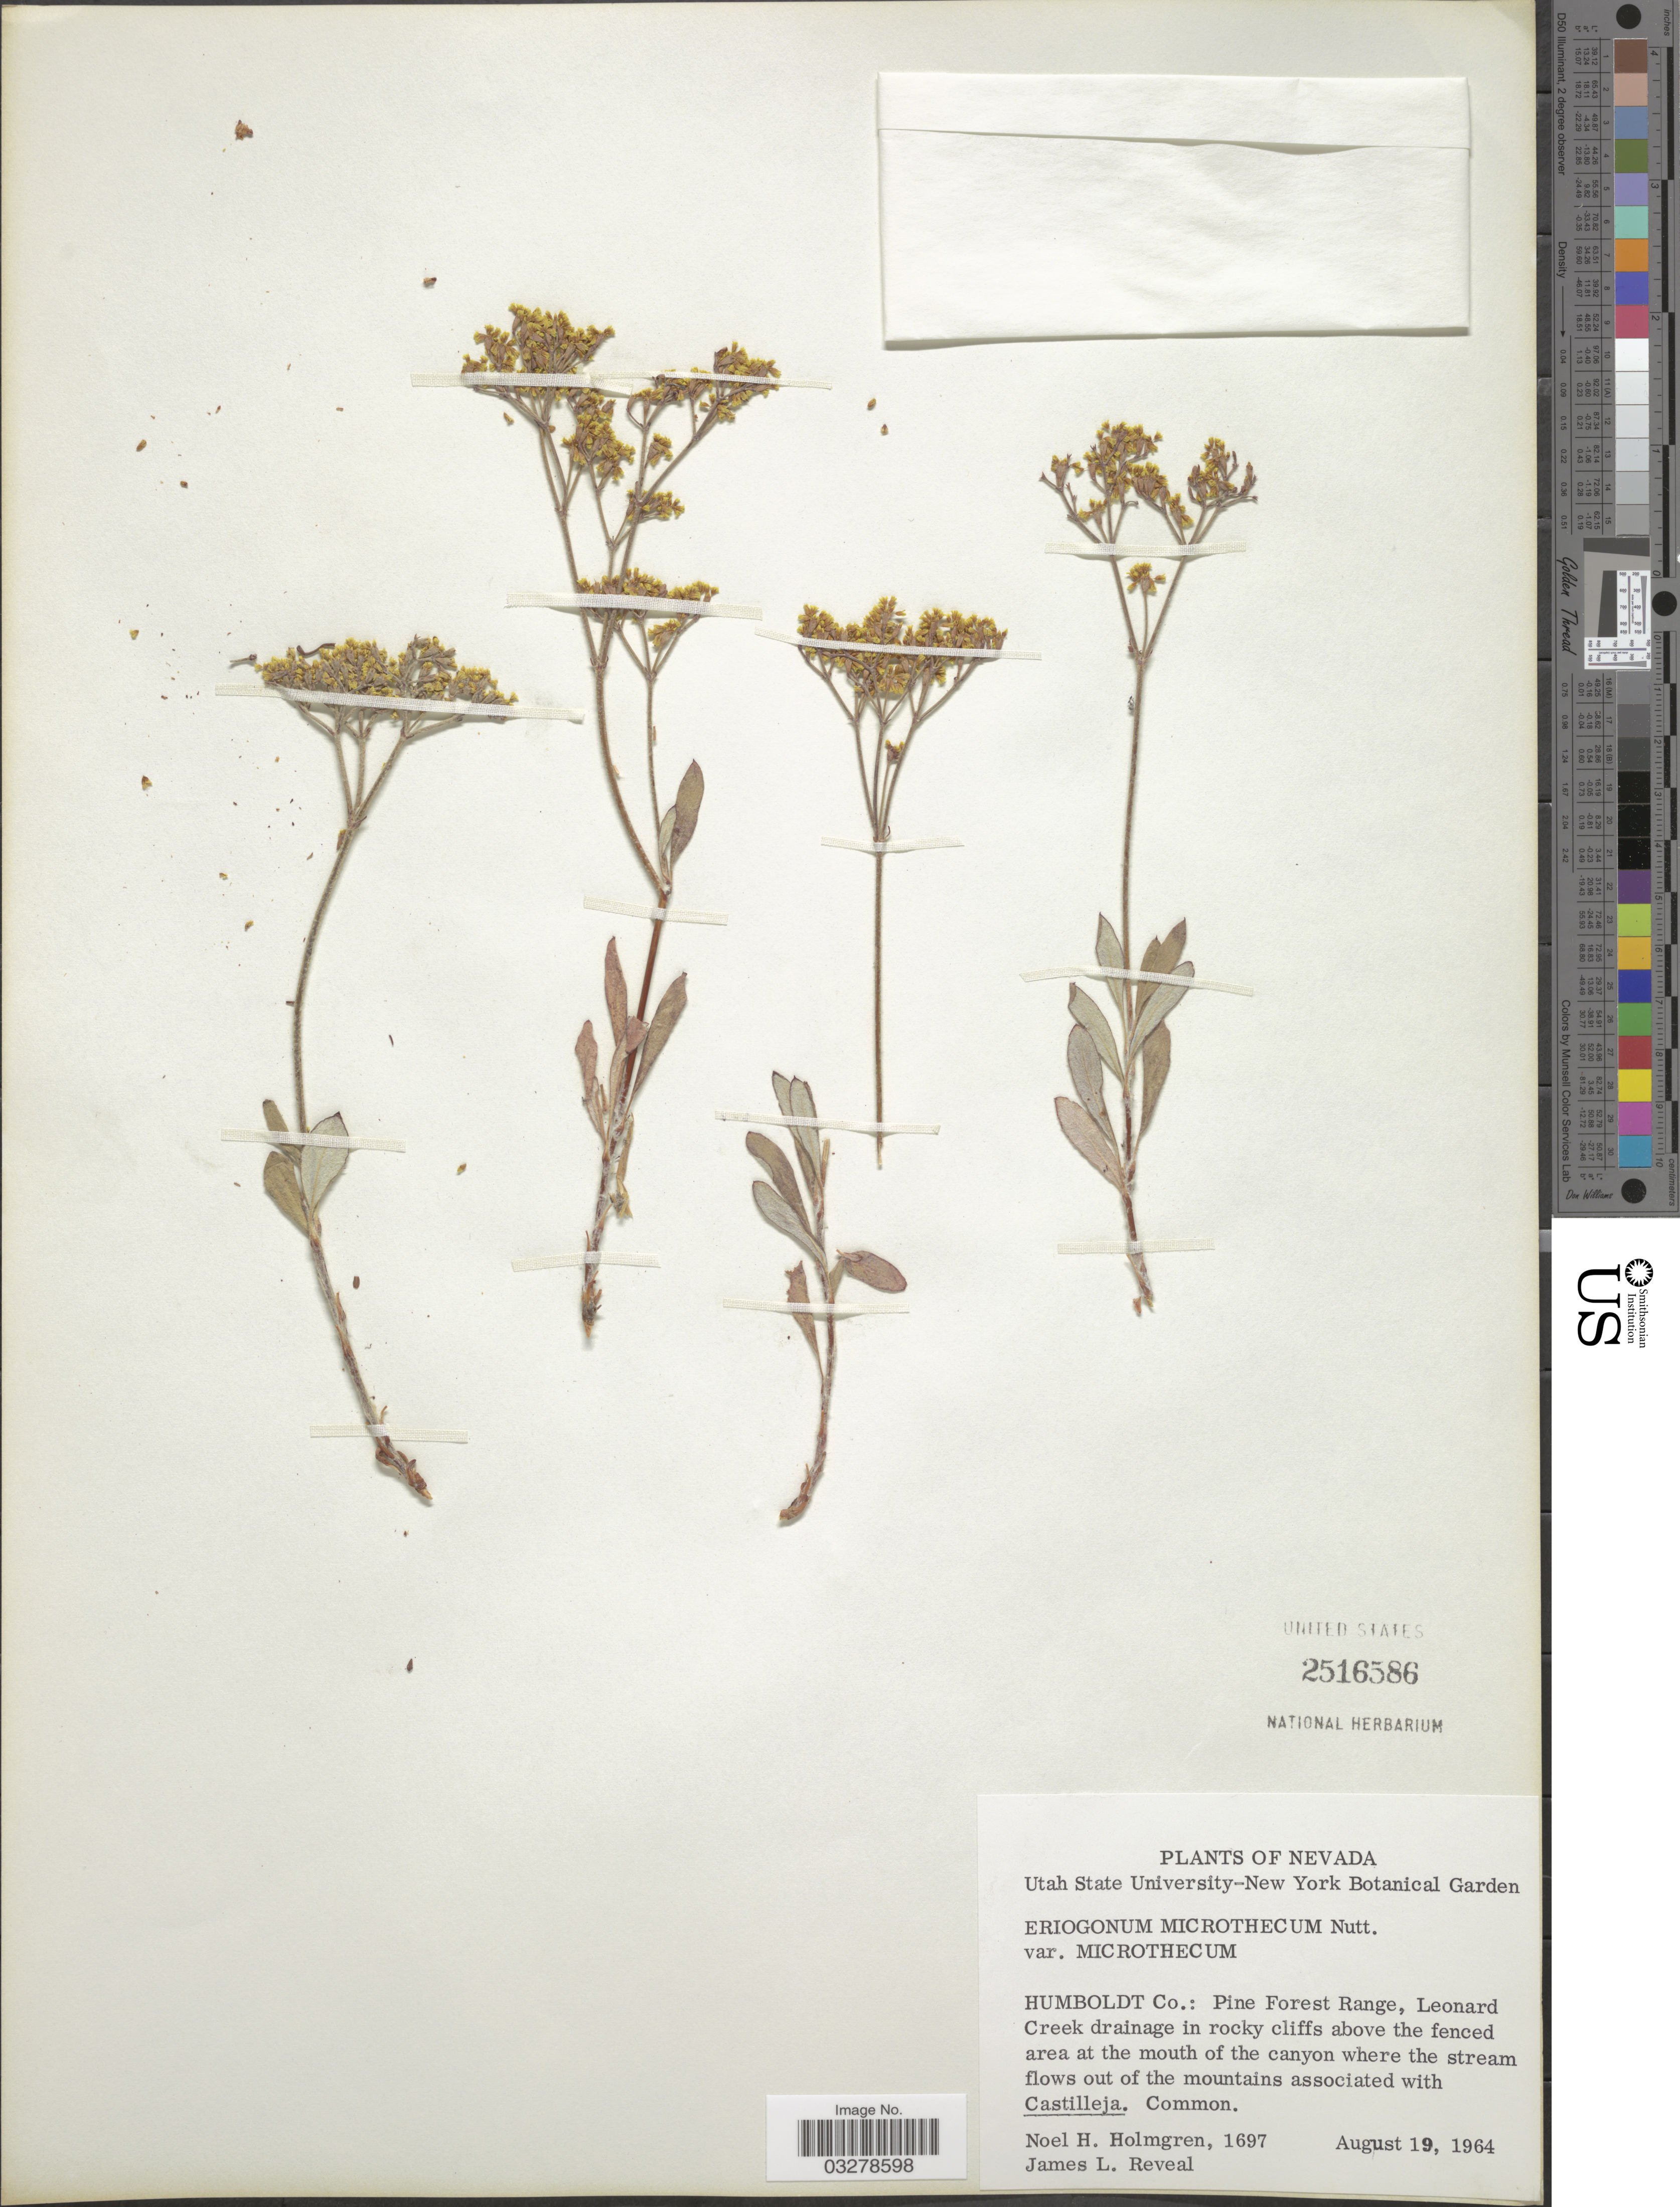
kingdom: Plantae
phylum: Tracheophyta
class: Magnoliopsida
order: Caryophyllales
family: Polygonaceae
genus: Eriogonum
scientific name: Eriogonum microtheca var. microtheca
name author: Nutt.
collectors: N. H. Holmgren & J. L. Reveal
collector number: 1697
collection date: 1964-08-19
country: United States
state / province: Nevada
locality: Humboldt Co.: Pine Forest Range, Leonard Creek drainage in rocky cliffs above the fenced area at the mouth of the canyon where the stream flows out of the mountains.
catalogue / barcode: US 2516586